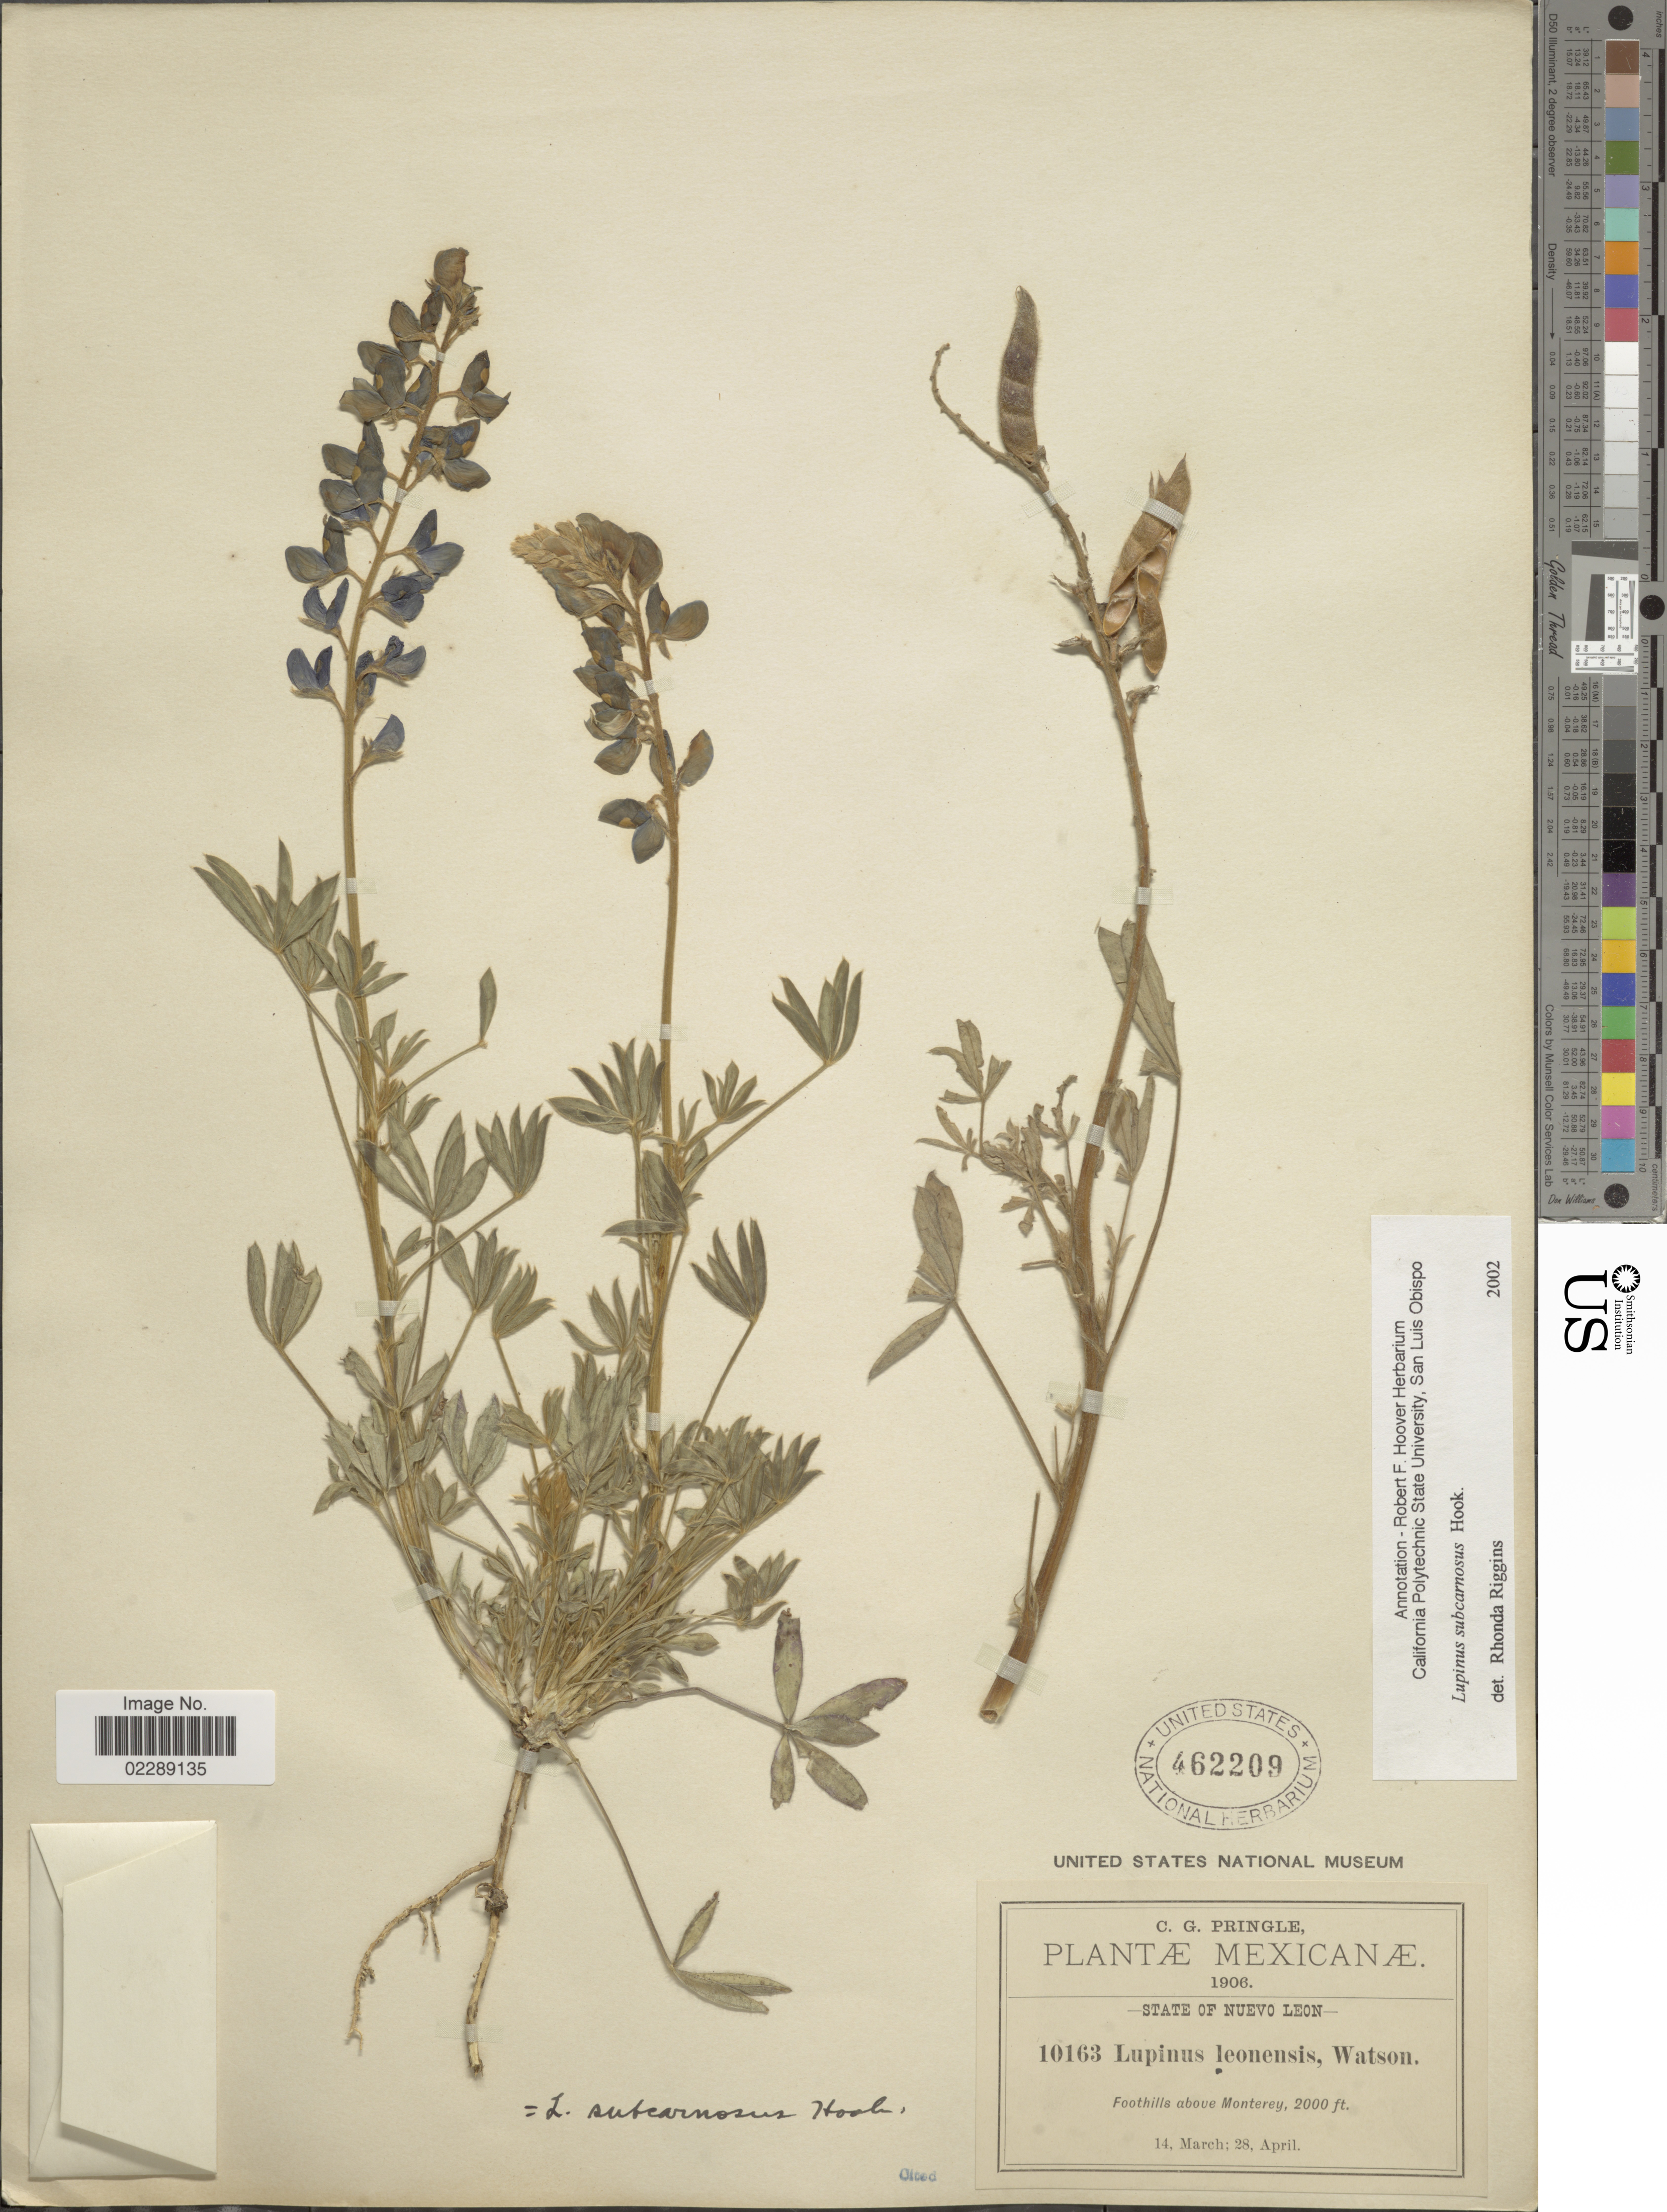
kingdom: Plantae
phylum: Tracheophyta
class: Magnoliopsida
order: Fabales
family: Fabaceae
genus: Lupinus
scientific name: Lupinus subcarnosus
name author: Hook.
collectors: C. G. Pringle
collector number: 10163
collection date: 1906-03-14/1906-04-28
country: Mexico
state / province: Nuevo León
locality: State of Nuevo Leon, Foothills above Monterey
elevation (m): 610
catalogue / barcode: US 462209